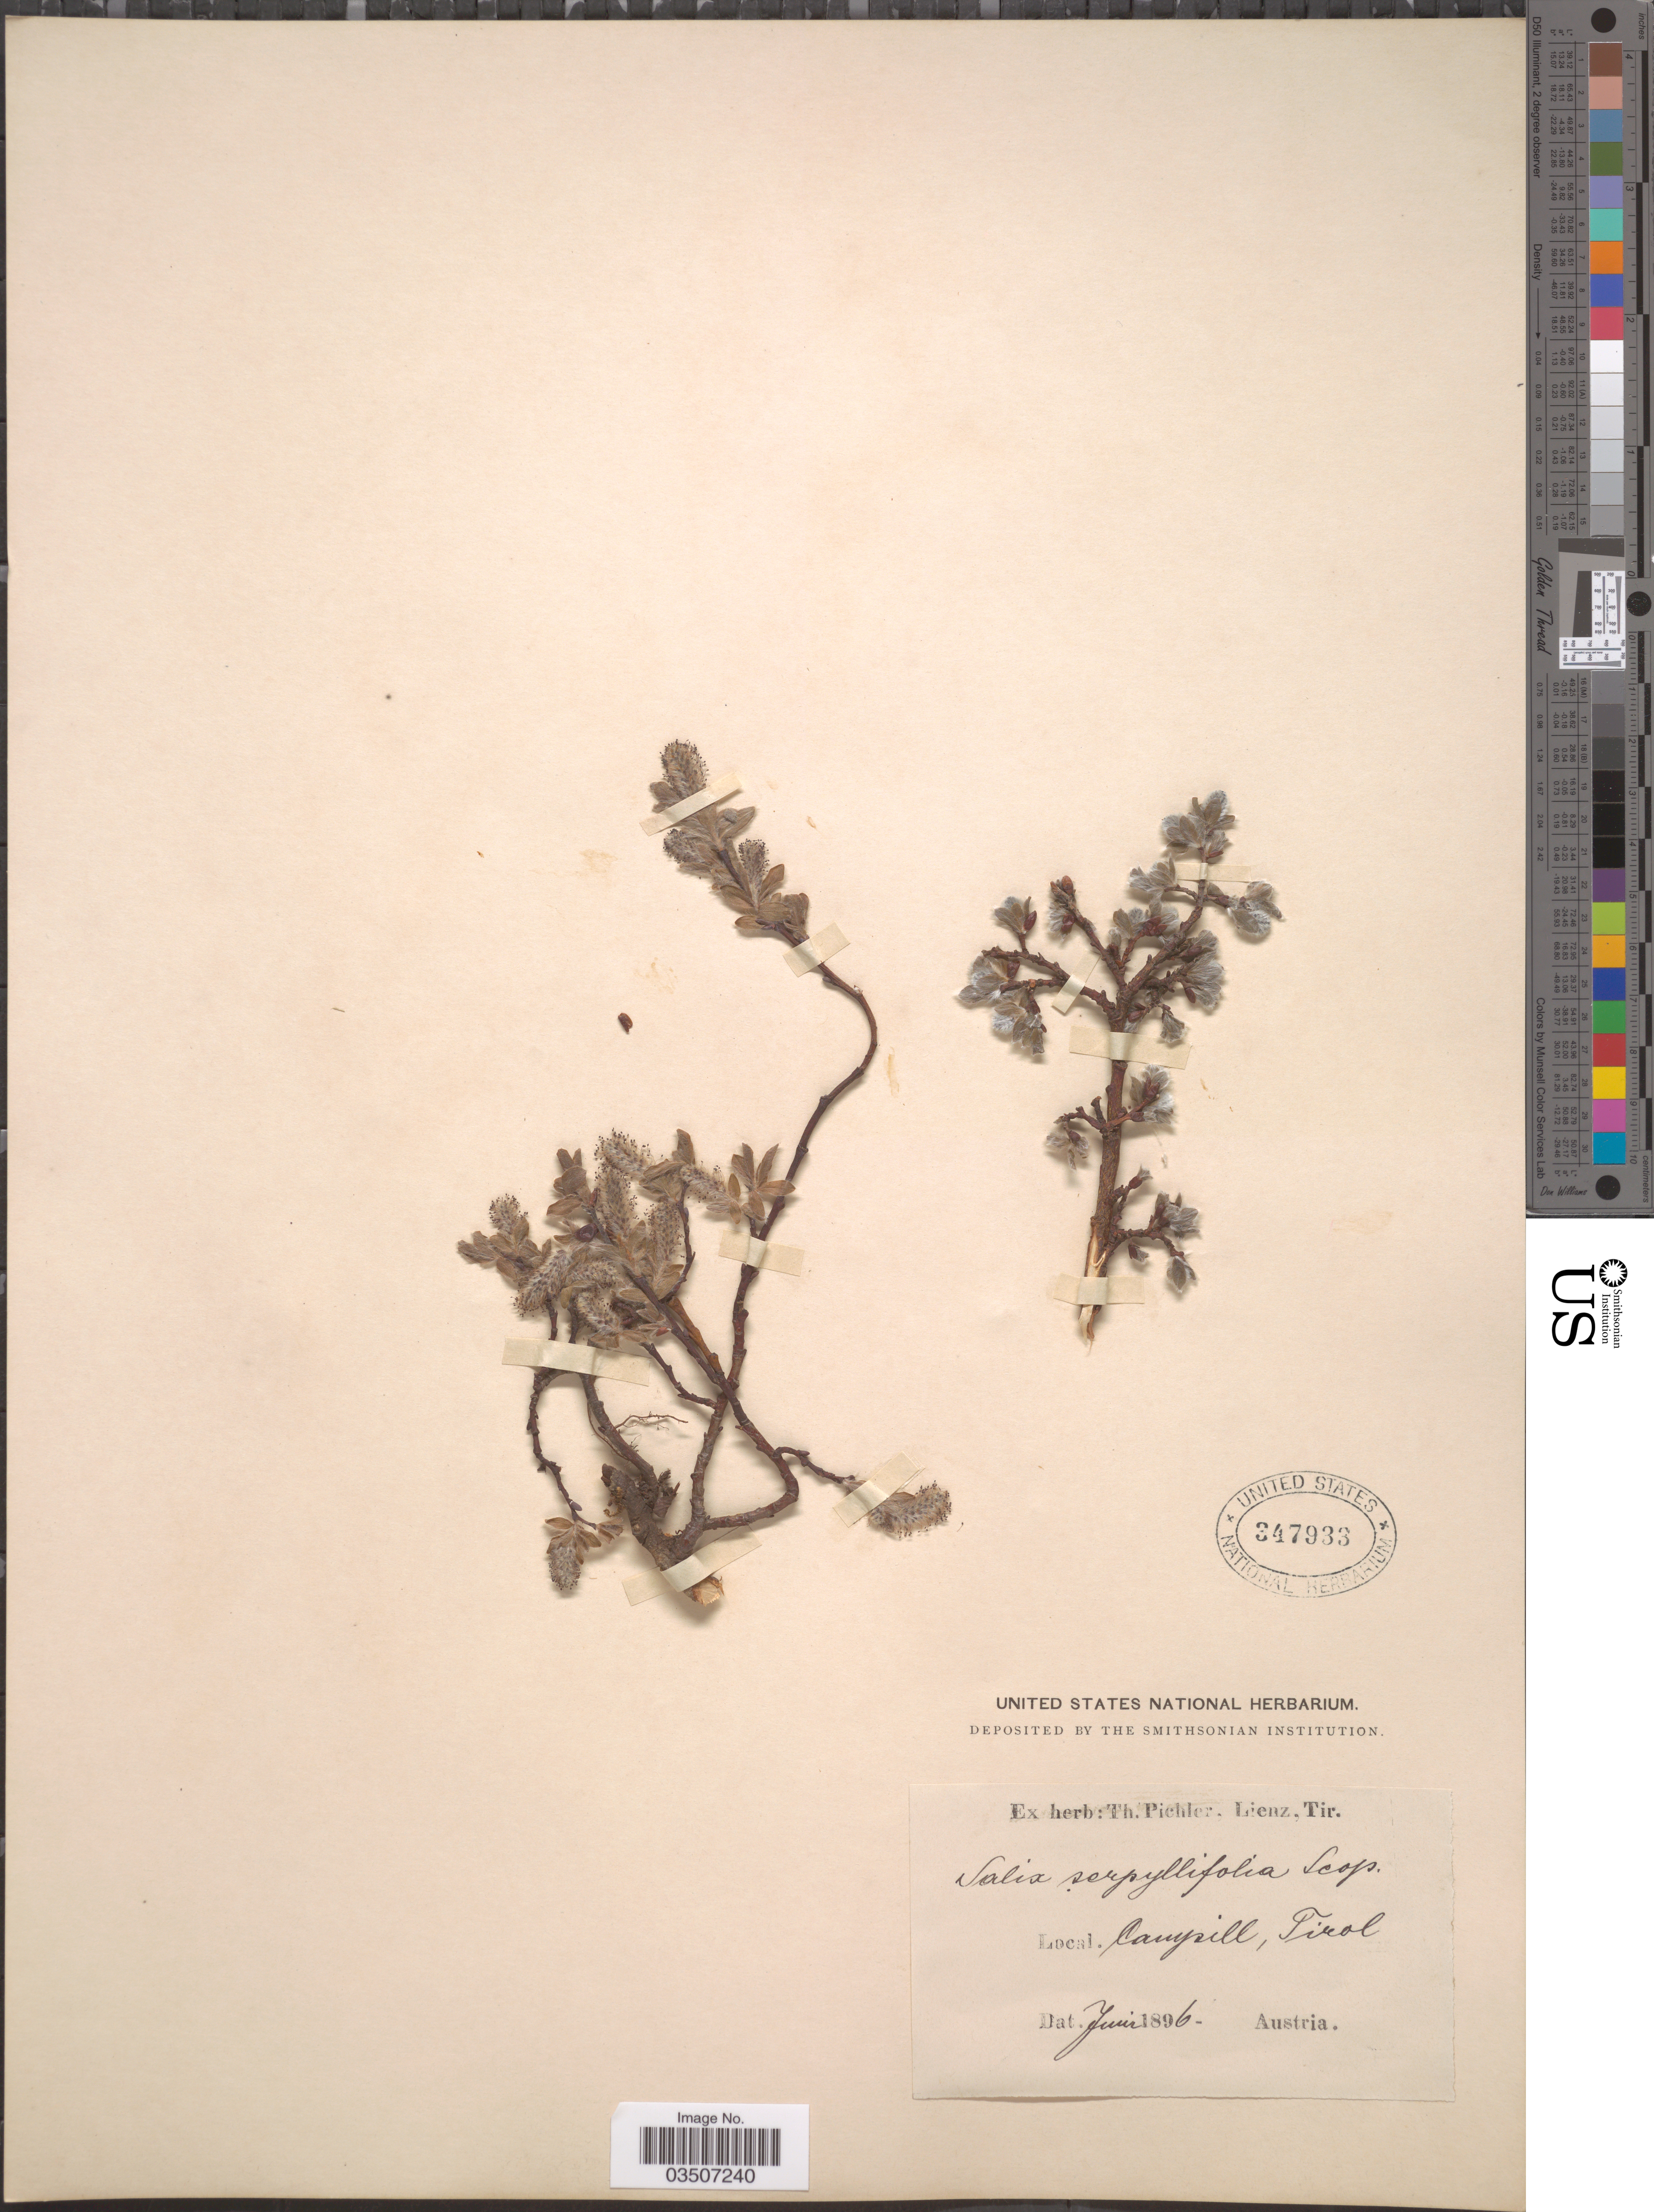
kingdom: Plantae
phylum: Tracheophyta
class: Magnoliopsida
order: Malpighiales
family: Salicaceae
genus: Salix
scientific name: Salix serpyllifolia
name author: Scop.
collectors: ex herb. T. Pichler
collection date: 1896-06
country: Austria / Italy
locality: Canysill [interpreted], Tirol.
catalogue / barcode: US 347933